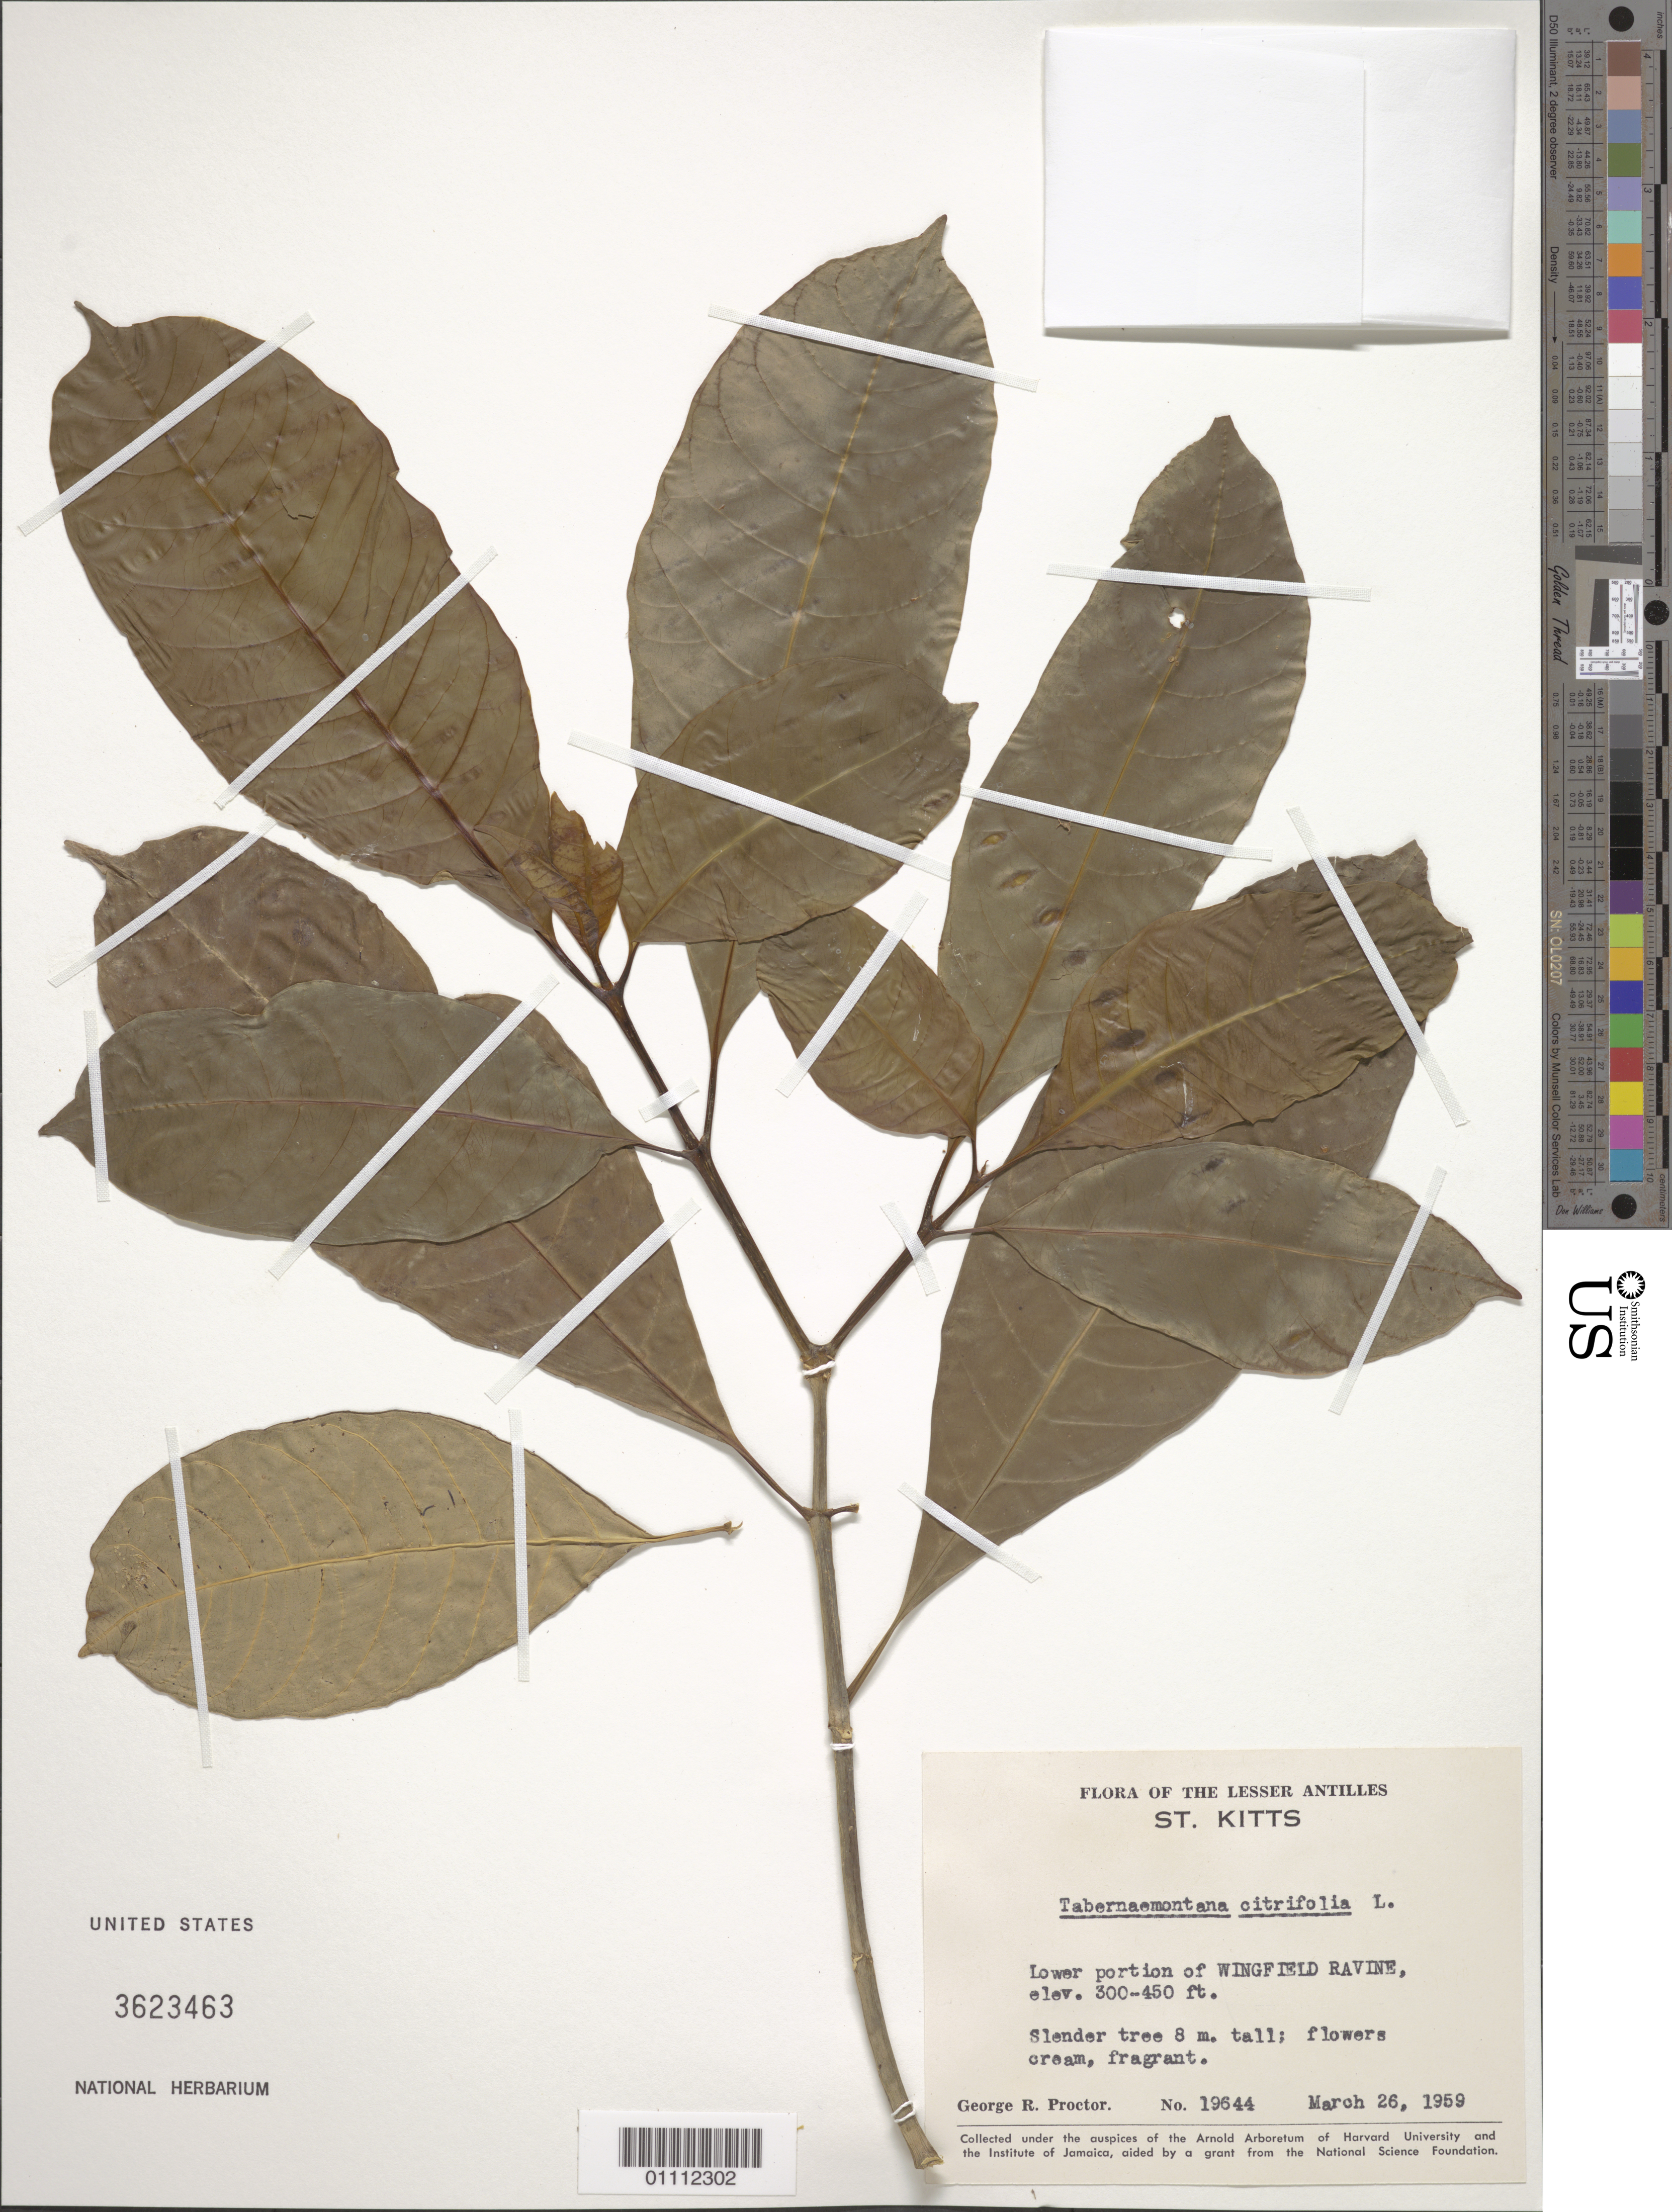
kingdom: Plantae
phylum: Tracheophyta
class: Magnoliopsida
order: Gentianales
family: Apocynaceae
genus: Tabernaemontana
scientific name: Tabernaemontana citrifolia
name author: L.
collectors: G. R. Proctor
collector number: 19644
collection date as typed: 26 Mar 1959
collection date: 1959-03-26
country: St. Christopher-Nevis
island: St. Christopher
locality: Wingfield Ravine, lower portion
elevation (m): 91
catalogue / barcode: US 3623463